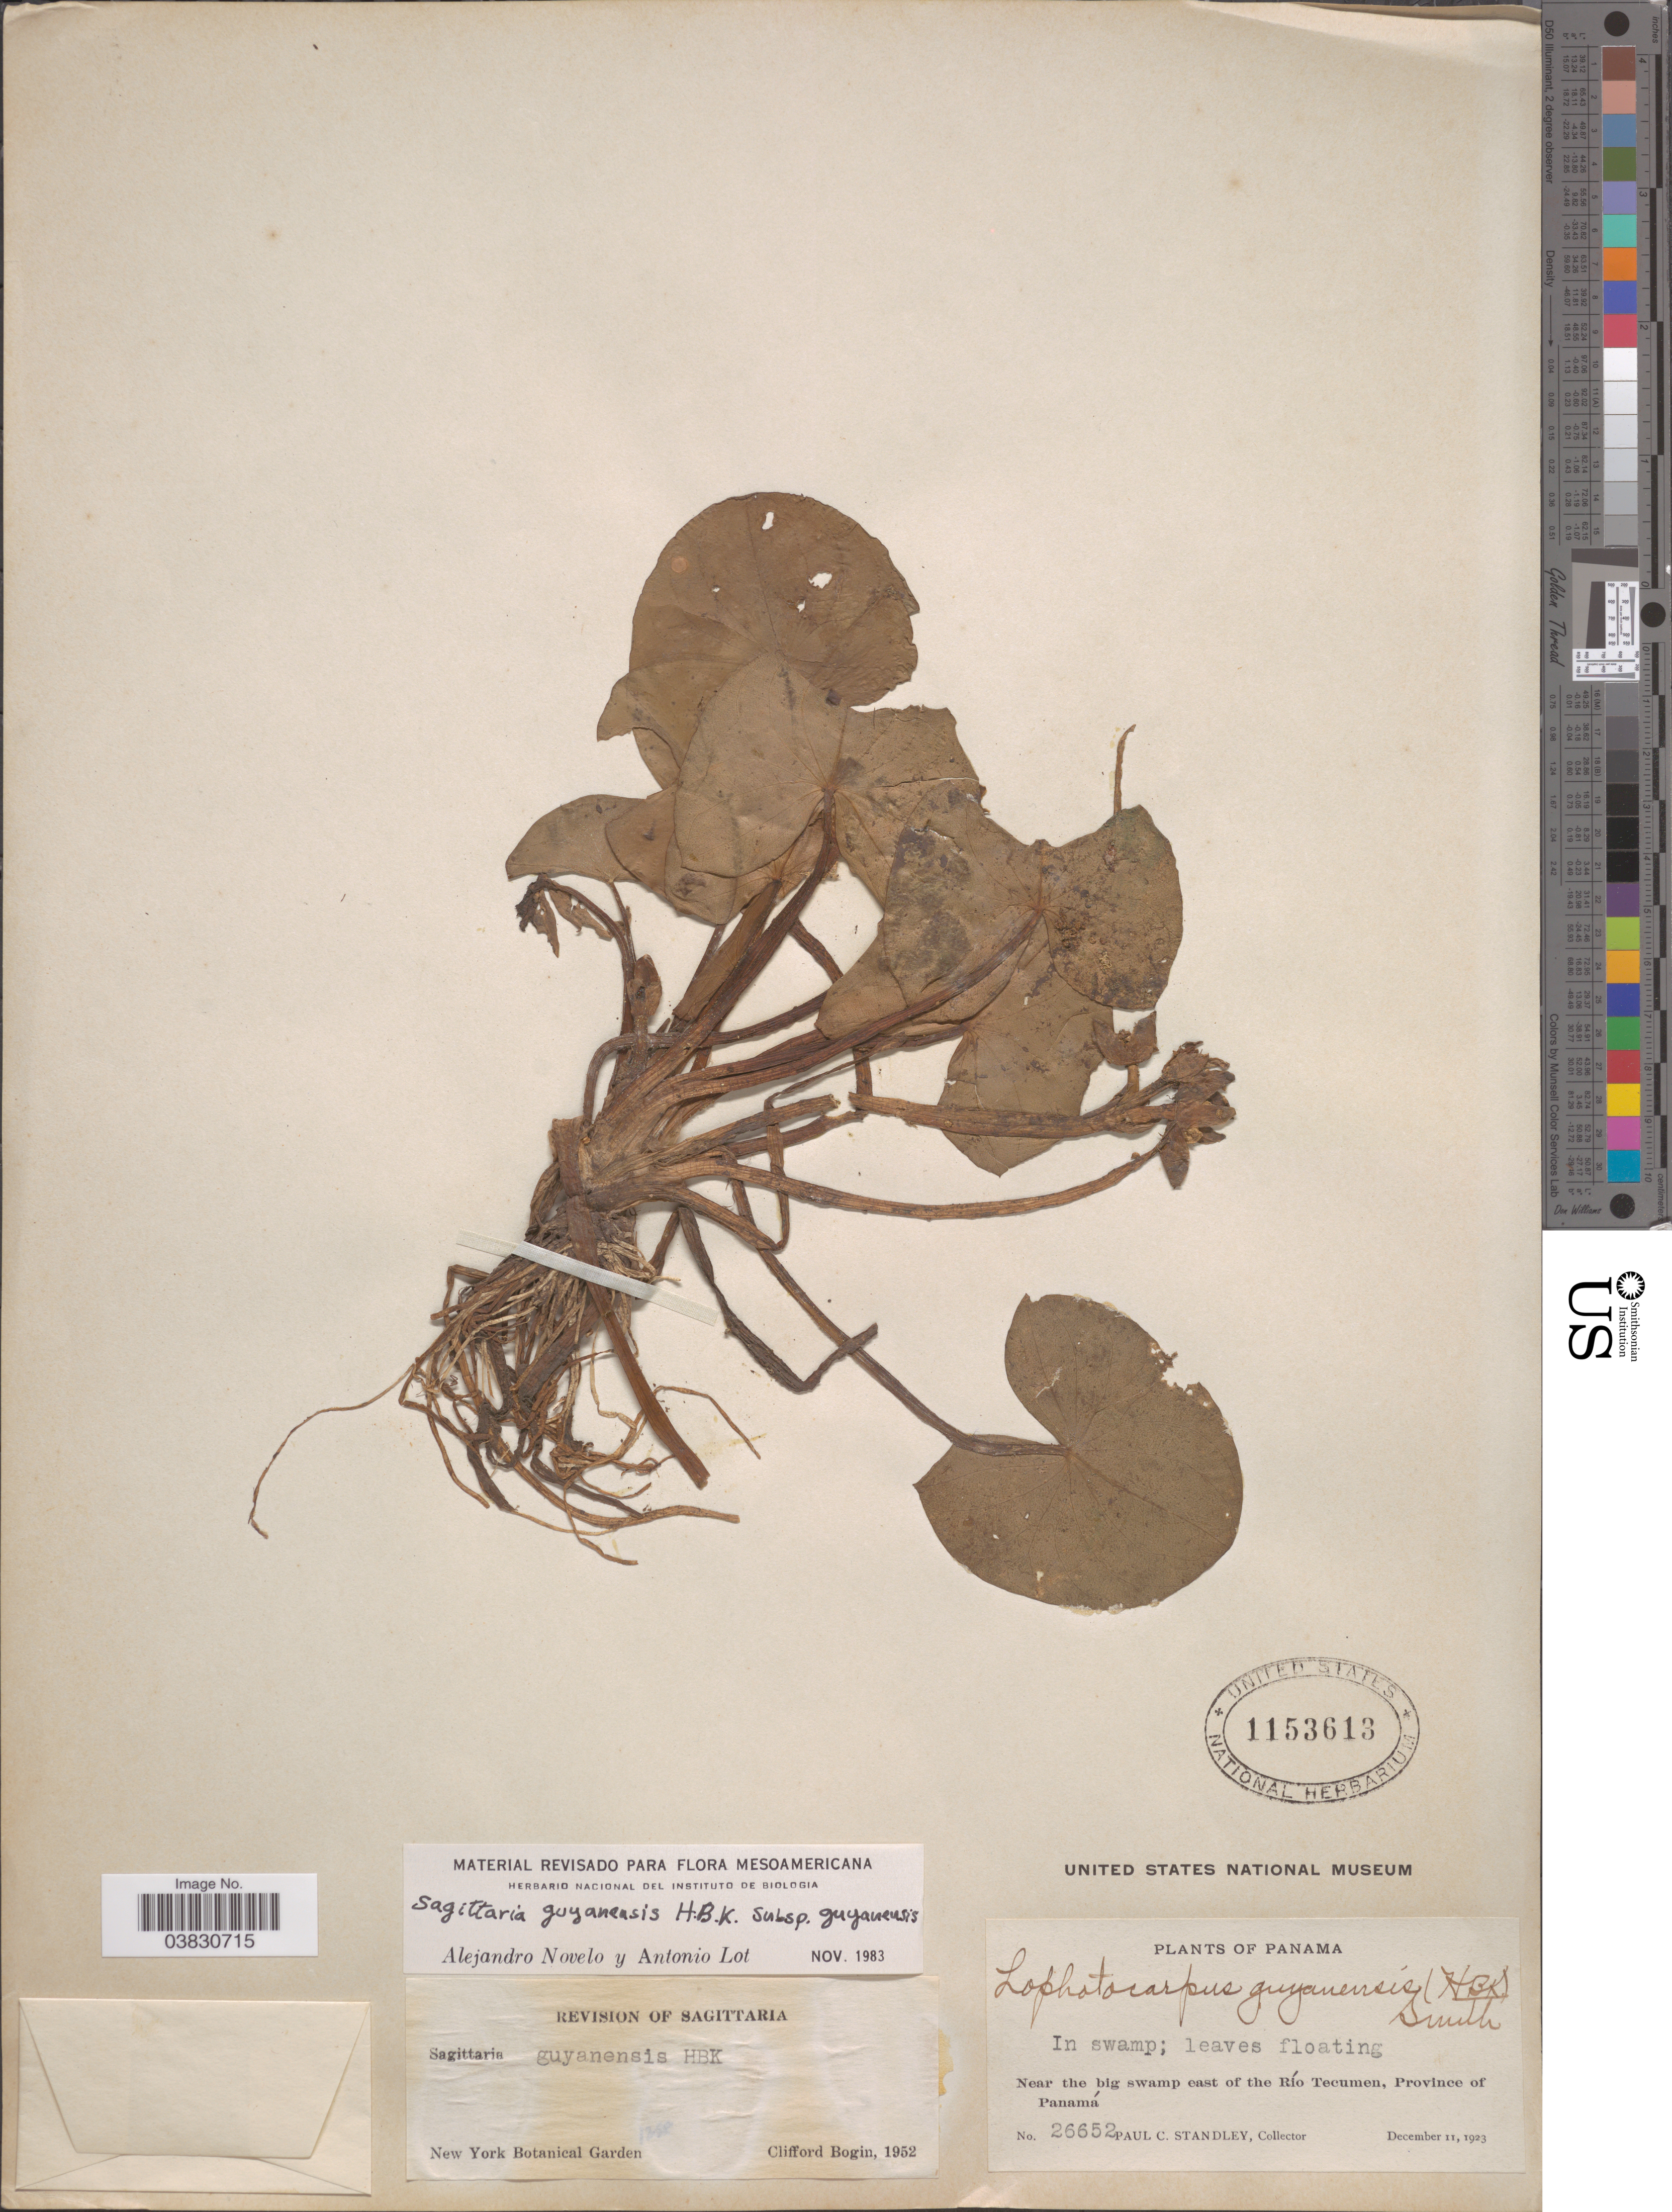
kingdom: Plantae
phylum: Tracheophyta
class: Liliopsida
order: Alismatales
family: Alismataceae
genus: Sagittaria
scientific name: Sagittaria guayanensis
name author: Kunth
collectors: P. C. Standley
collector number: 26652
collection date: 1923-12-11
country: Panama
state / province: Panamá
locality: Near the big swamp east of the Río Tecumen.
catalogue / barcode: US 1153613